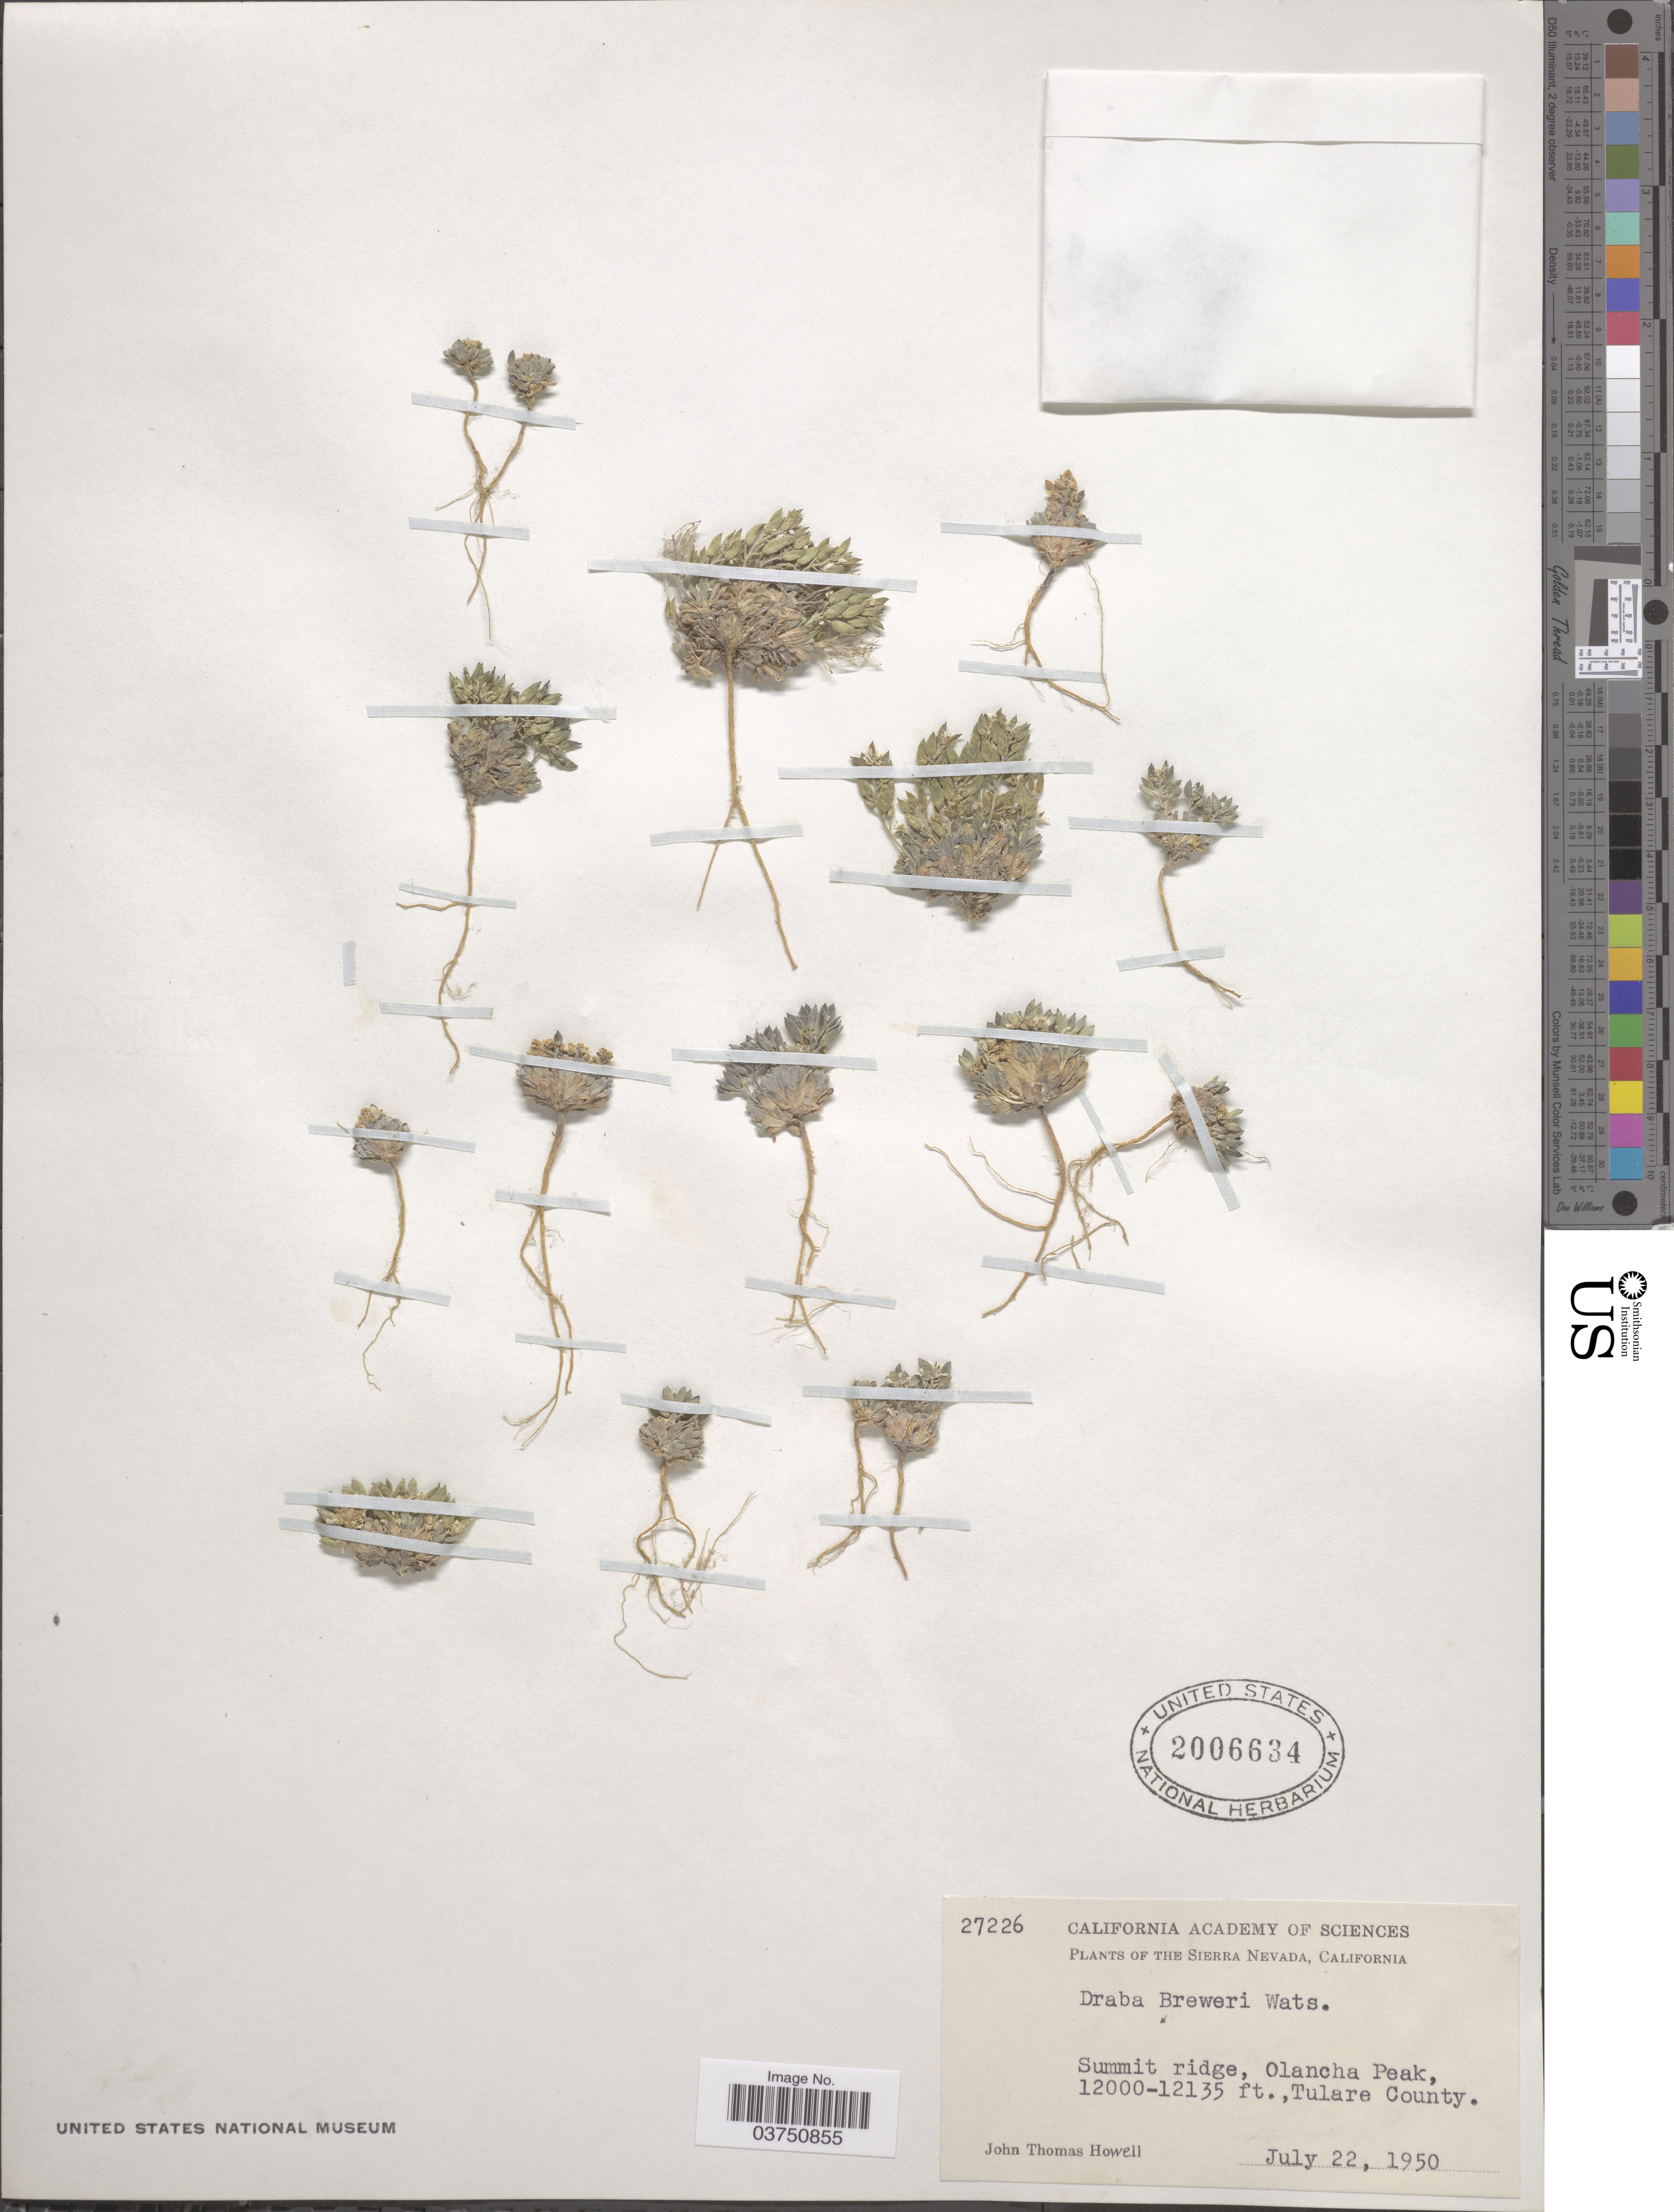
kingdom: Plantae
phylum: Tracheophyta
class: Magnoliopsida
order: Brassicales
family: Brassicaceae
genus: Draba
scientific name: Draba breweri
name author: S. Watson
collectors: J. T. Howell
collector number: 27226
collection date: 1950-07-22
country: United States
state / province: California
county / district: Tulare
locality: The Sierra Nevada, Summit ridge, Olancha Peak, Tulare County.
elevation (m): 3658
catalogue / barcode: US 2006634